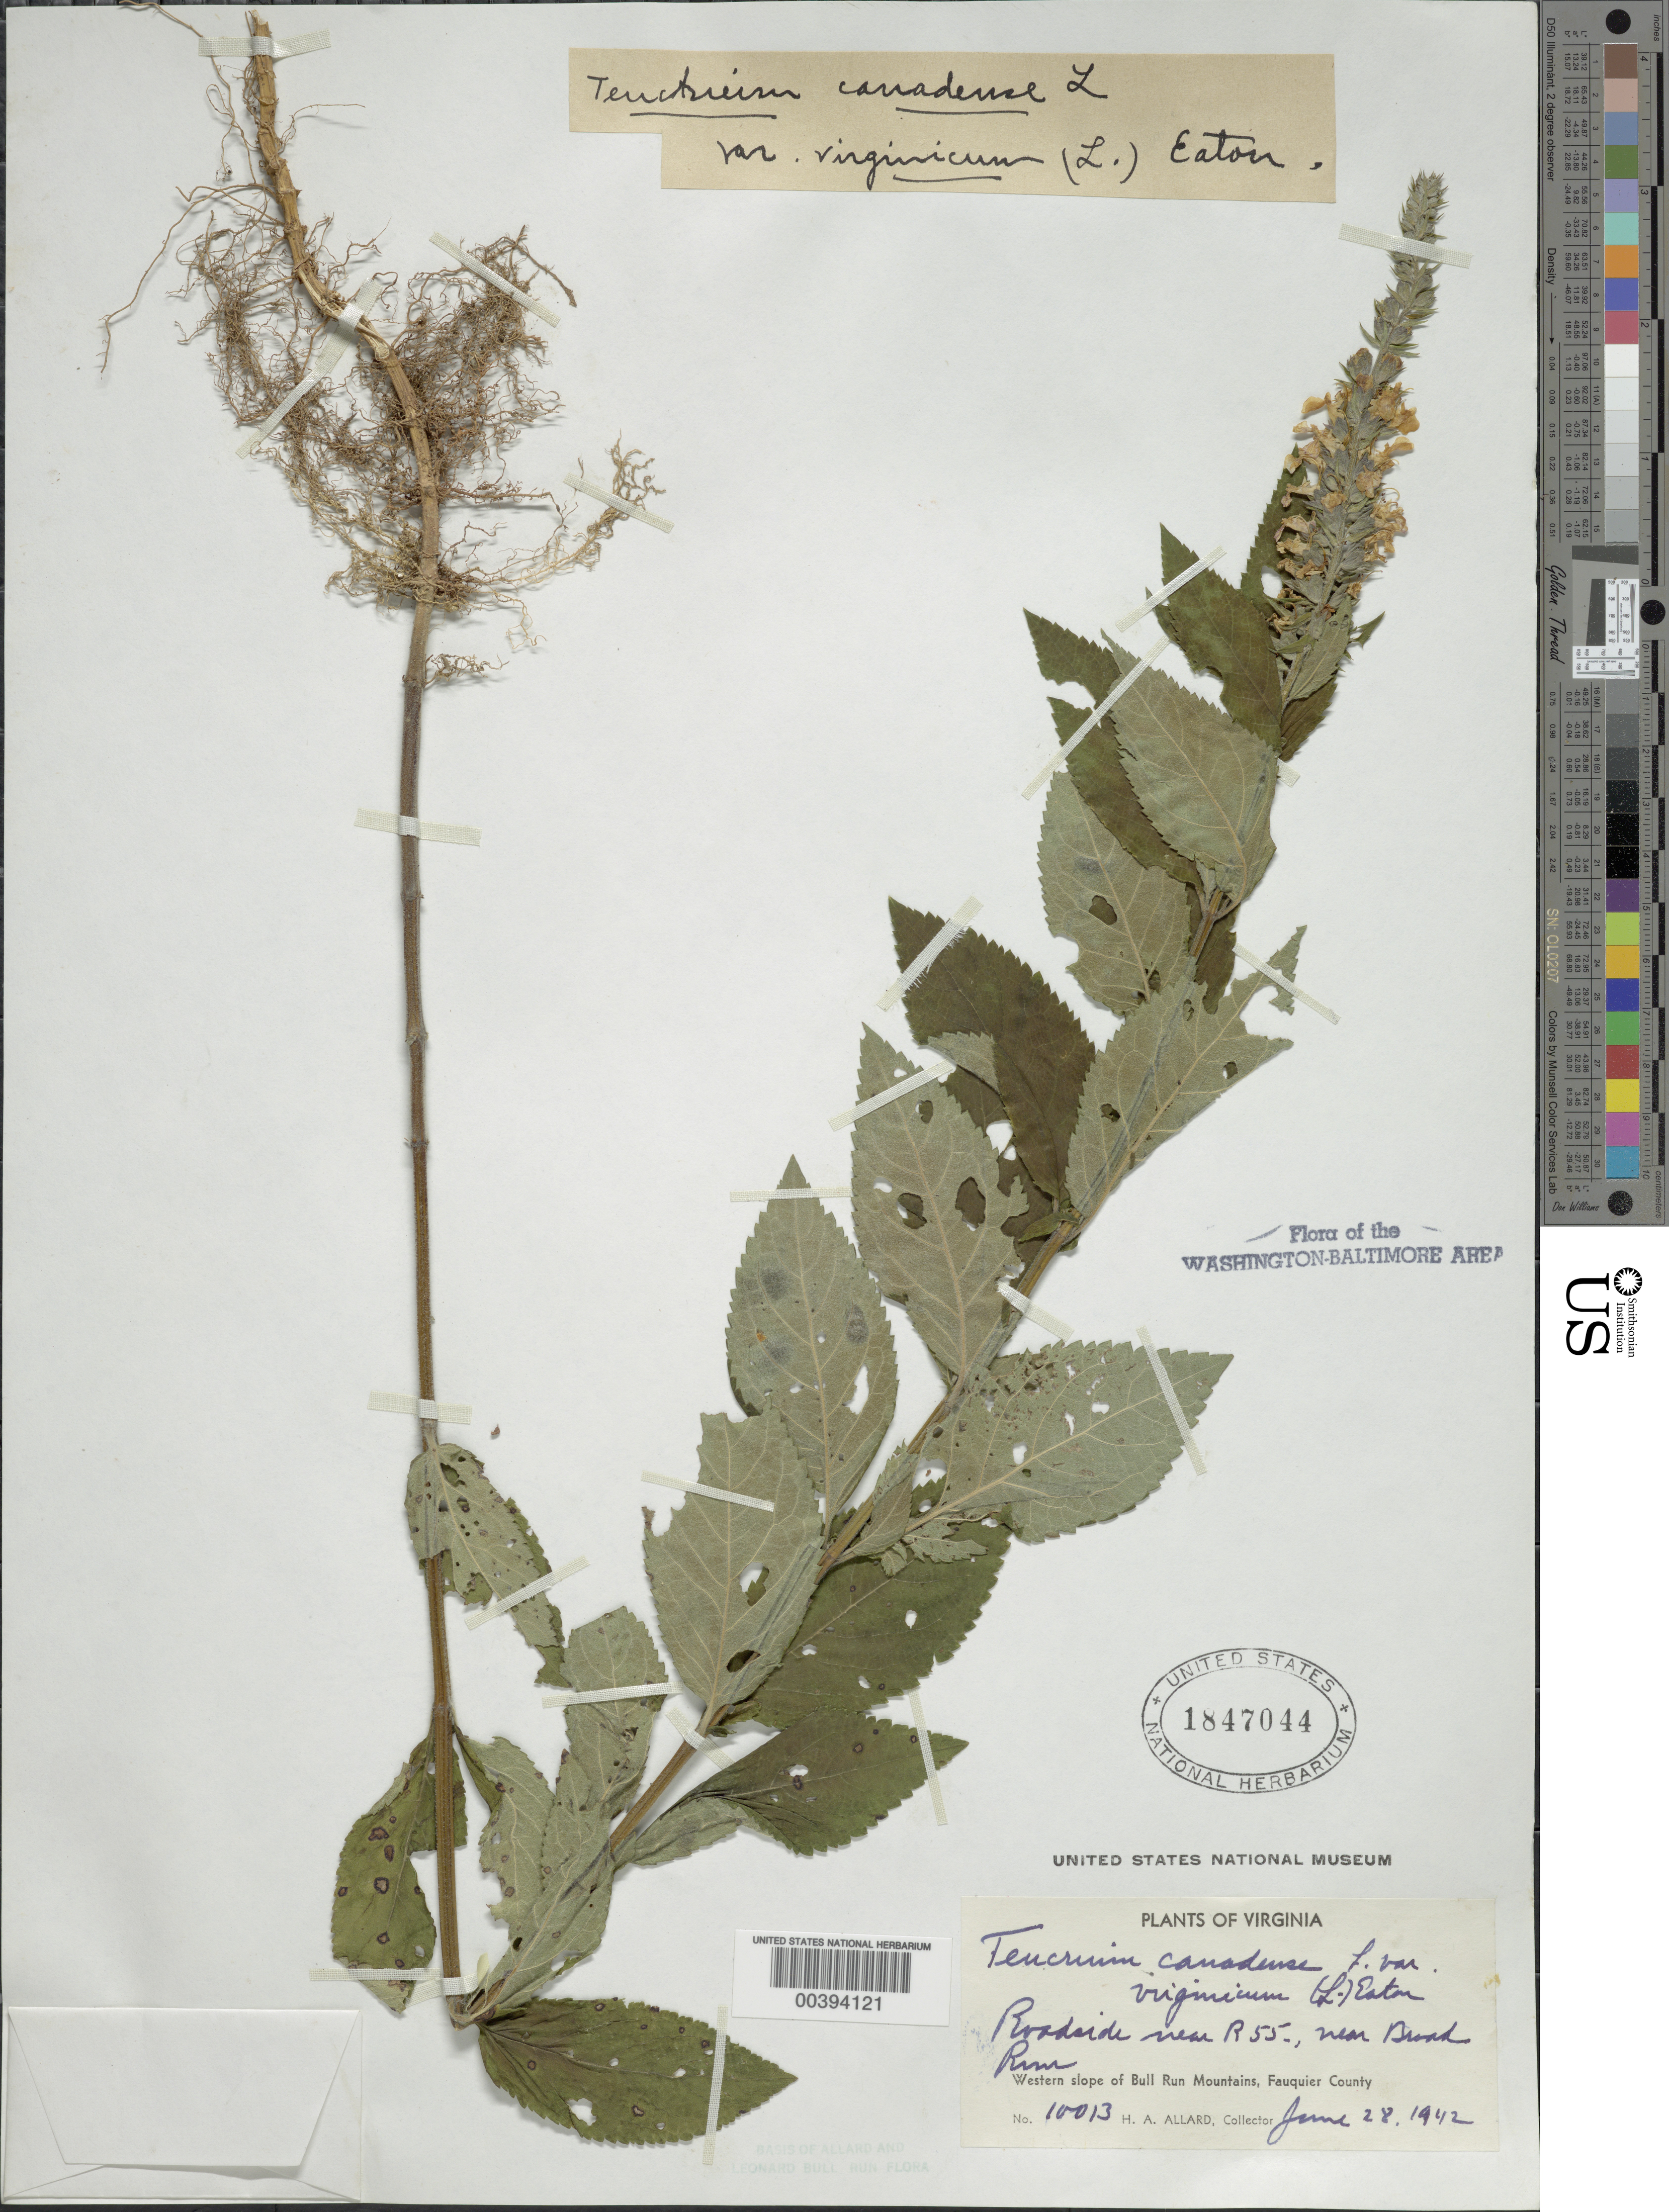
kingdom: Plantae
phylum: Tracheophyta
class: Magnoliopsida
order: Lamiales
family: Lamiaceae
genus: Teucrium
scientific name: Teucrium canadense var. virginicum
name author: L.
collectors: H. A. Allard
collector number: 10013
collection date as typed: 28 Jun 1942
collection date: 1942-06-28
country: United States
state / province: Virginia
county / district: Fauquier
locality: Near Route 55 and Broad Run western slope of Bull Run Mts.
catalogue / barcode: US 1847044